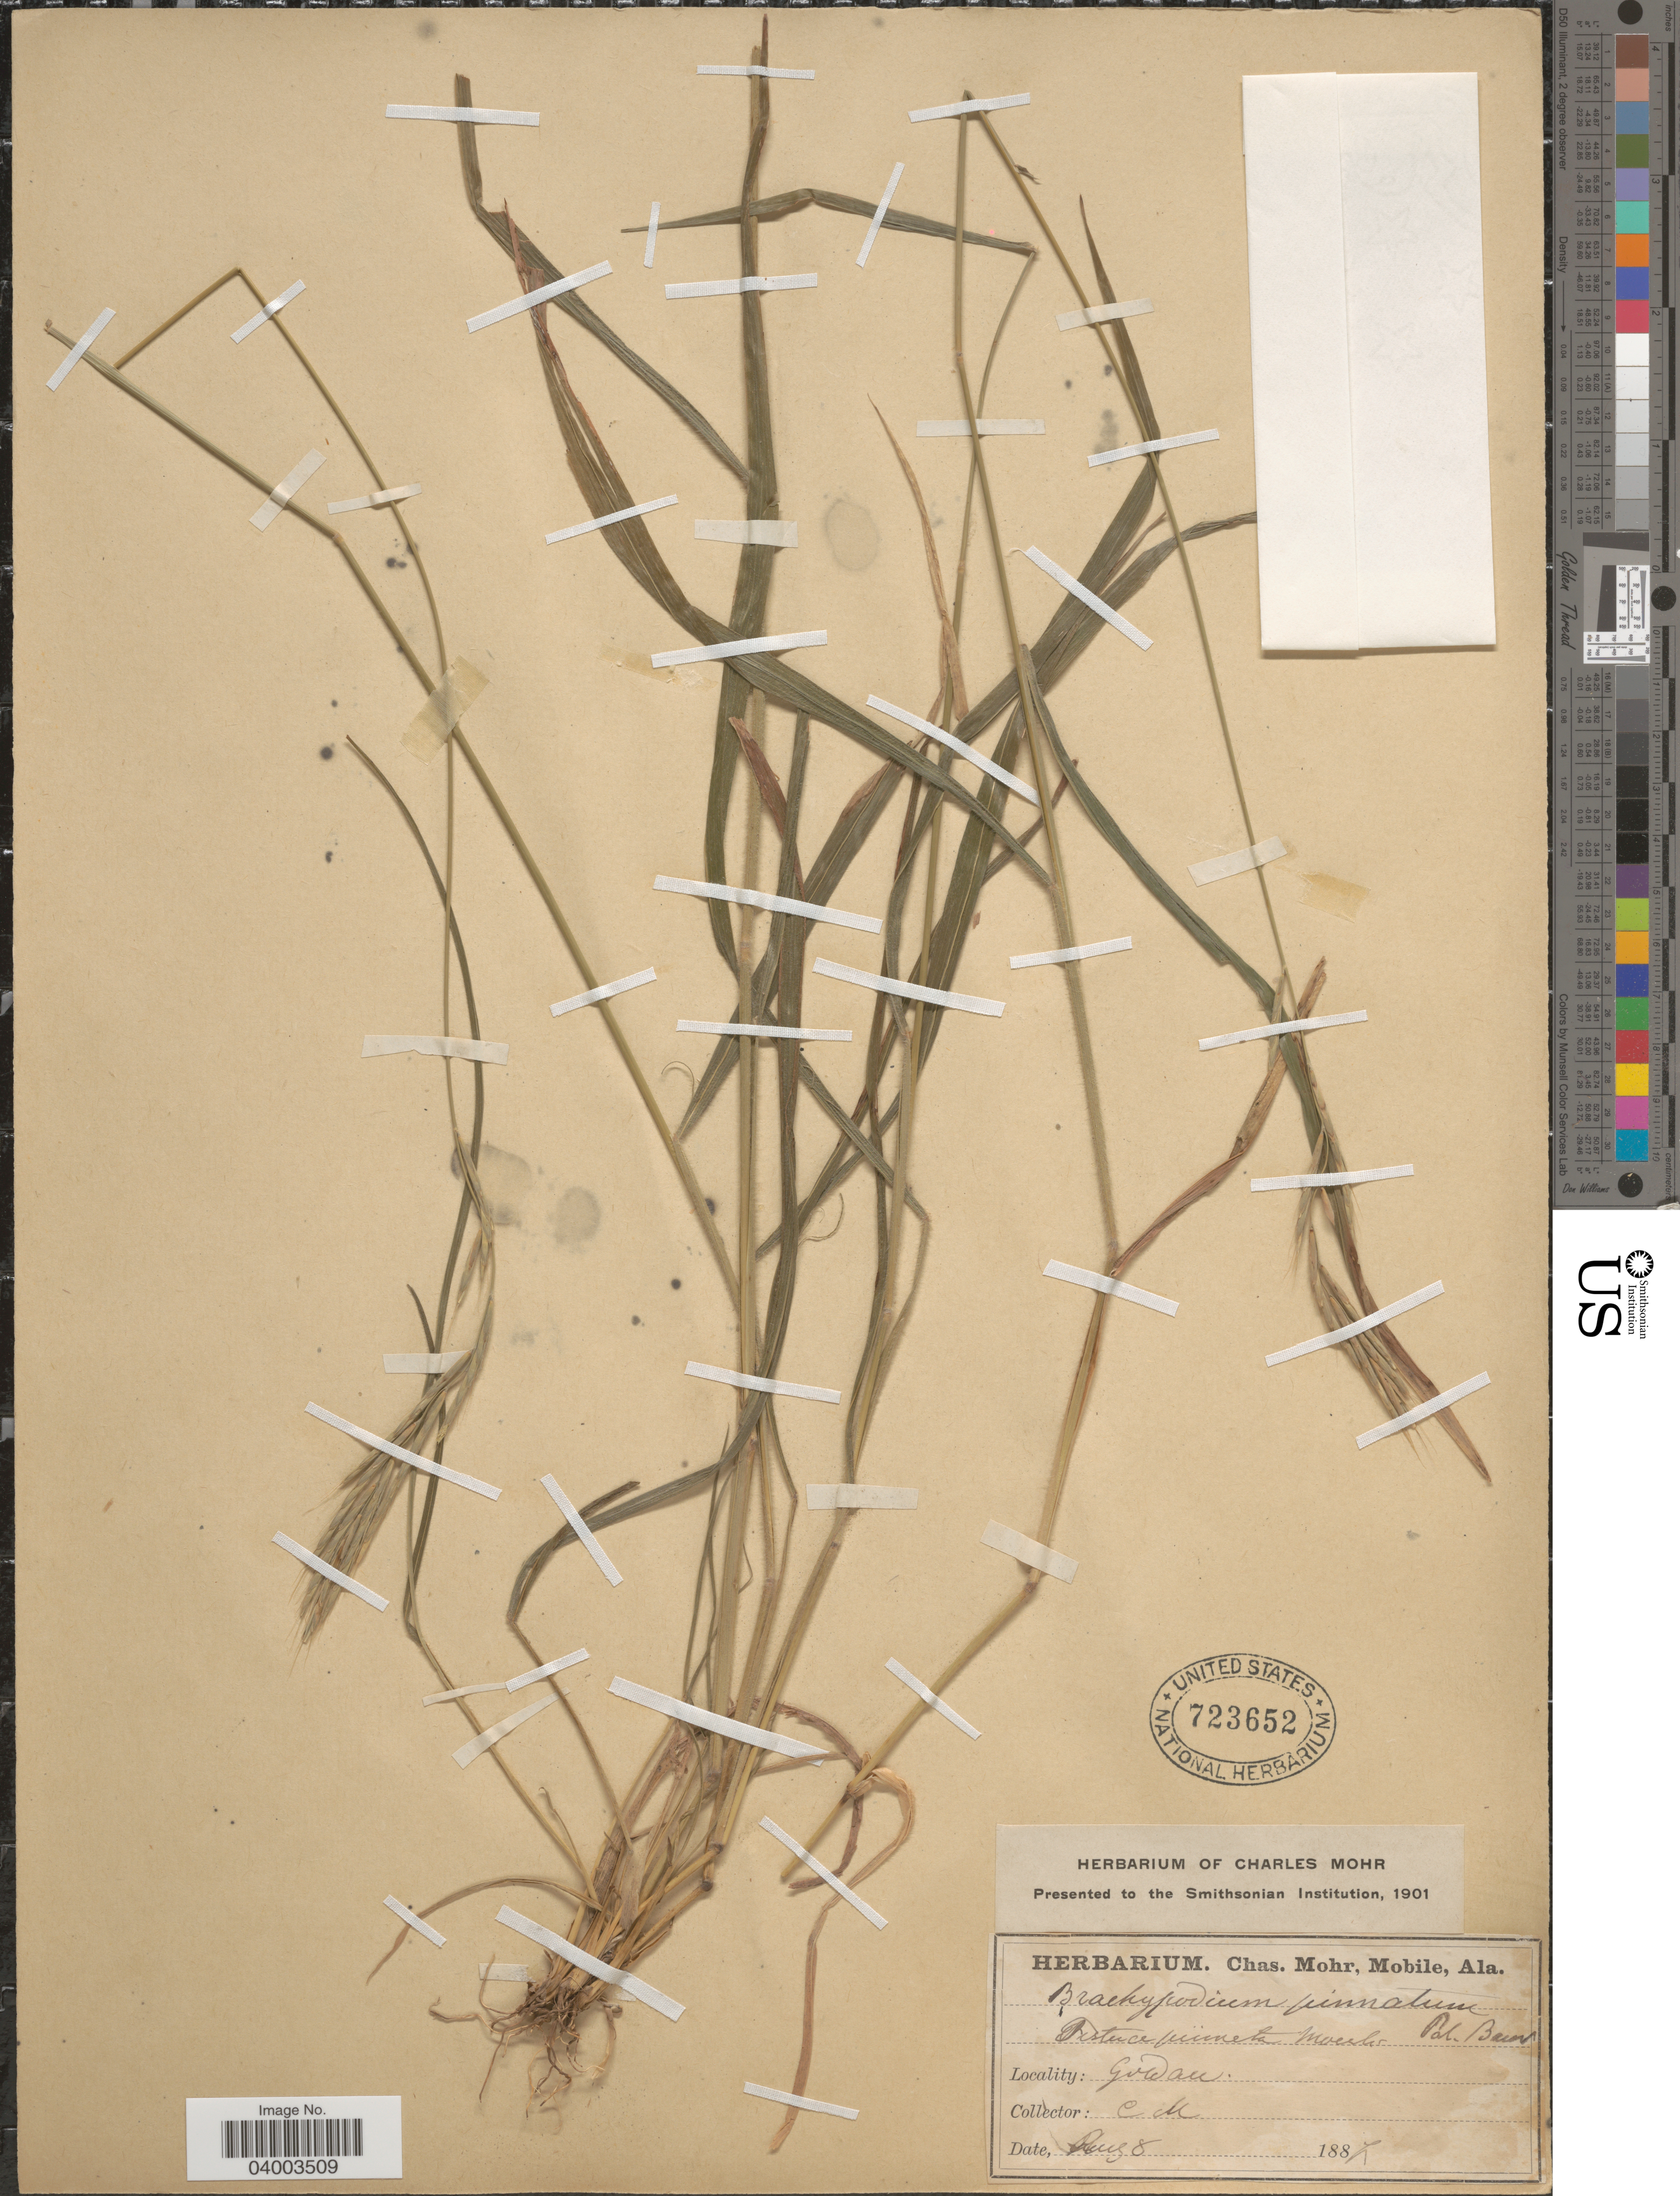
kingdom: Plantae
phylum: Tracheophyta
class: Liliopsida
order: Poales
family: Poaceae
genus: Brachypodium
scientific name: Brachypodium pinnatum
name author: (L.) P. Beauv.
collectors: Mohr, C. T. (herbarium)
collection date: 1887-08-08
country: United States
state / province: Alabama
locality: Goldan.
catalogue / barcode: US 723652